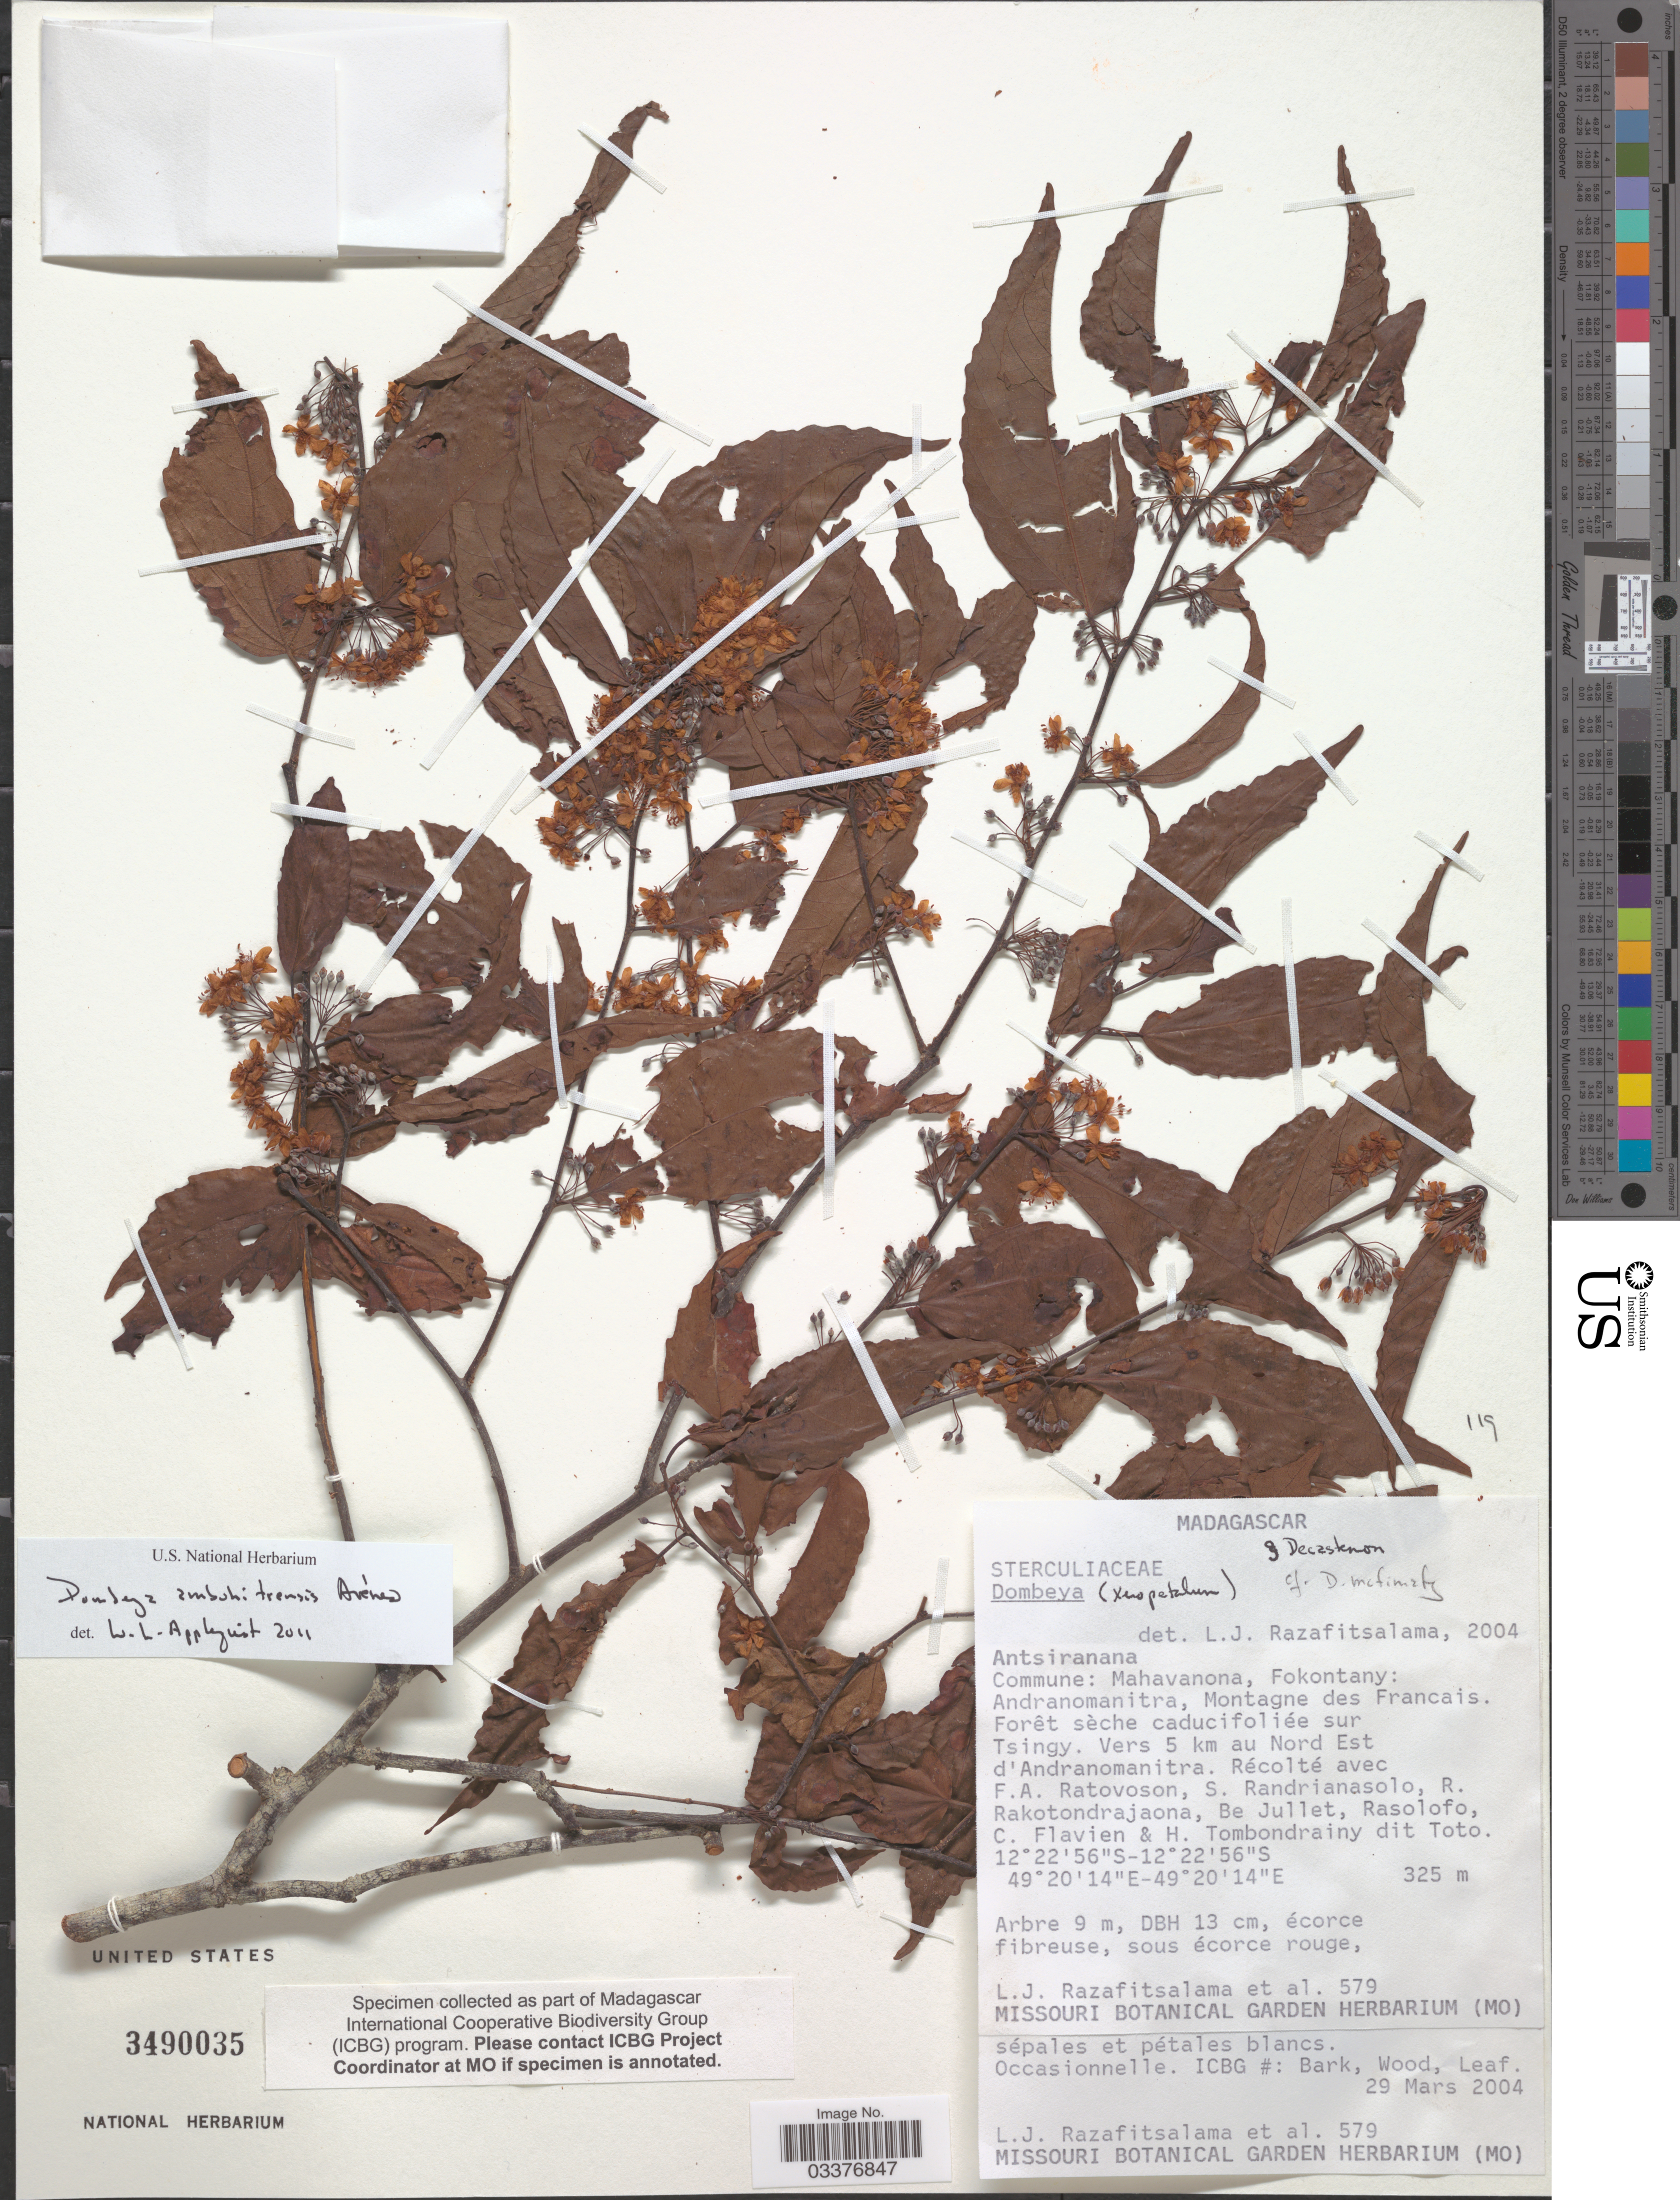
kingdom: Plantae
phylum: Tracheophyta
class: Magnoliopsida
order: Malvales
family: Malvaceae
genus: Dombeya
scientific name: Dombeya ambohitrensis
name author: Arènes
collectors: L. J. Razafitsalama, F. Ratovoson, S. Randrianasolo, R. Rakotondrajaona & et al.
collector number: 579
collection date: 2004-03-29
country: Madagascar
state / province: Diana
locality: Commune: Mahavanona, Fokontany: Andranomanitra, Montagne des Francais. Forêt sèche caducifoliée sur Tsingy. Vers 5 km au Nord Est d'Andranomanitra.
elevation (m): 325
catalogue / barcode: US 3490035